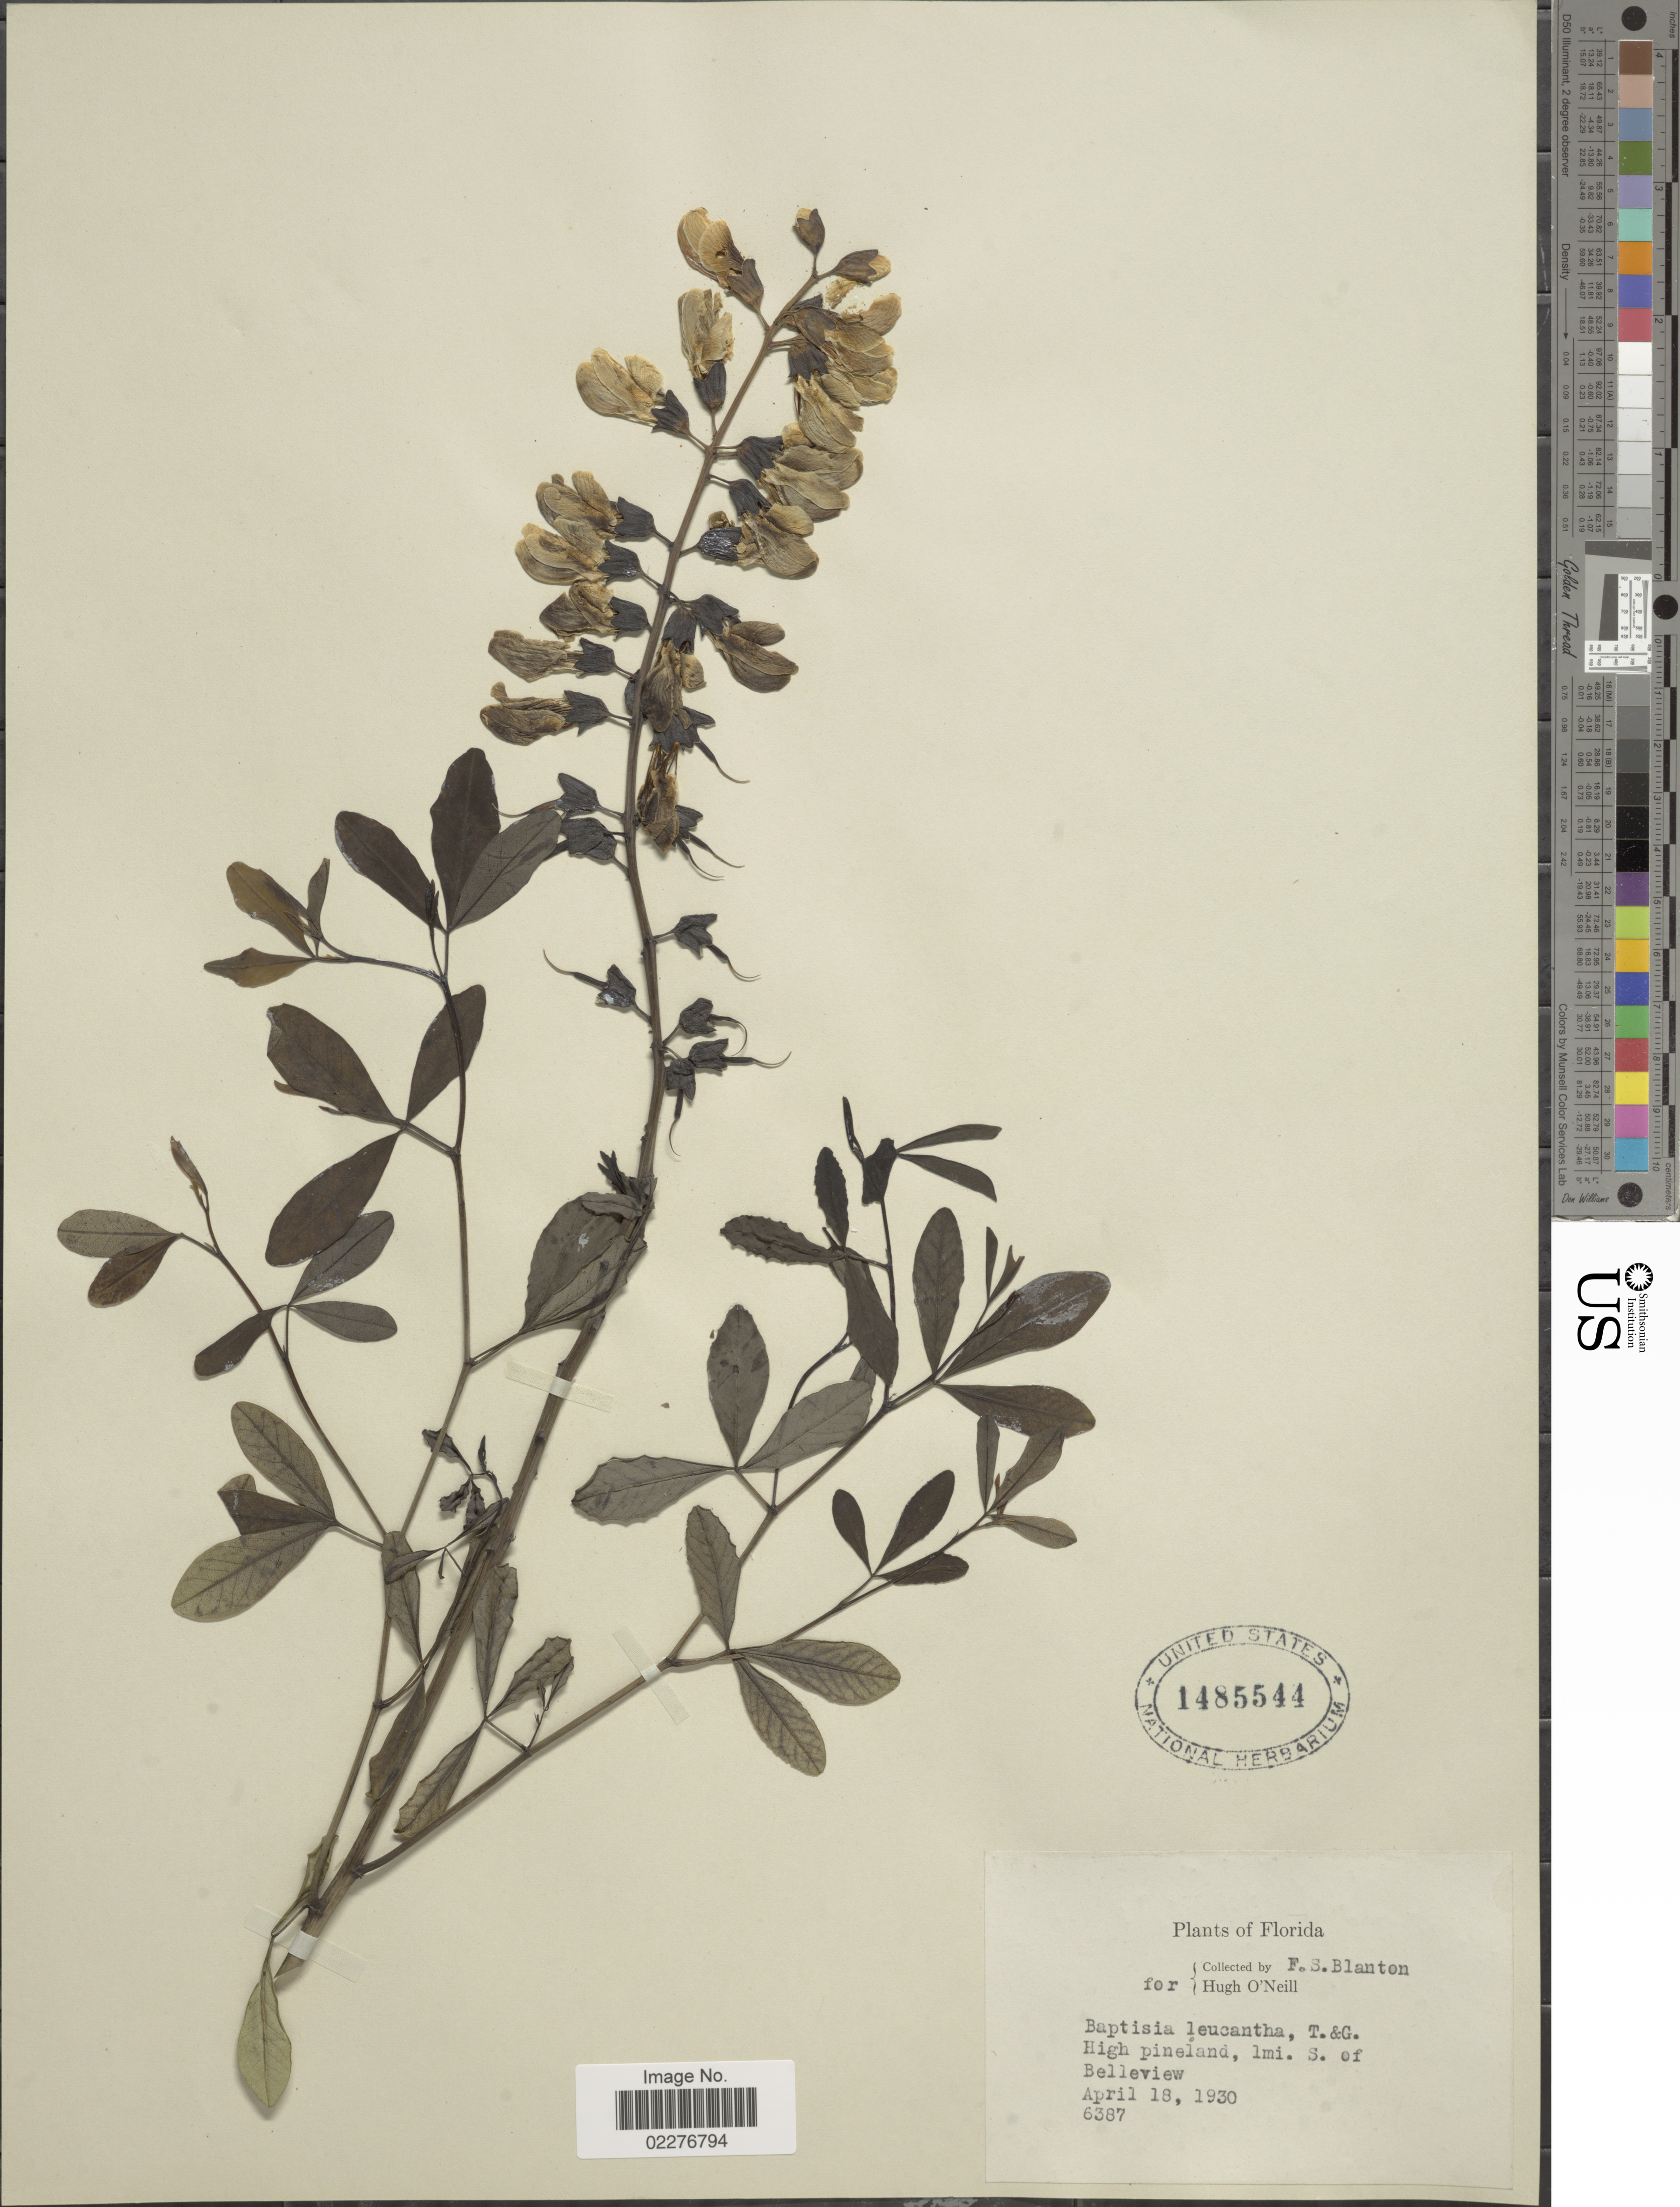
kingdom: Plantae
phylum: Tracheophyta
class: Magnoliopsida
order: Fabales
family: Fabaceae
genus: Baptisia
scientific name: Baptisia leucantha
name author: Torr. & A. Gray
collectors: F. S. Blanton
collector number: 6387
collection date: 1930-04-18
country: United States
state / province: Florida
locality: High pineland, 1 mi. S of Belleview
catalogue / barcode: US 1485544